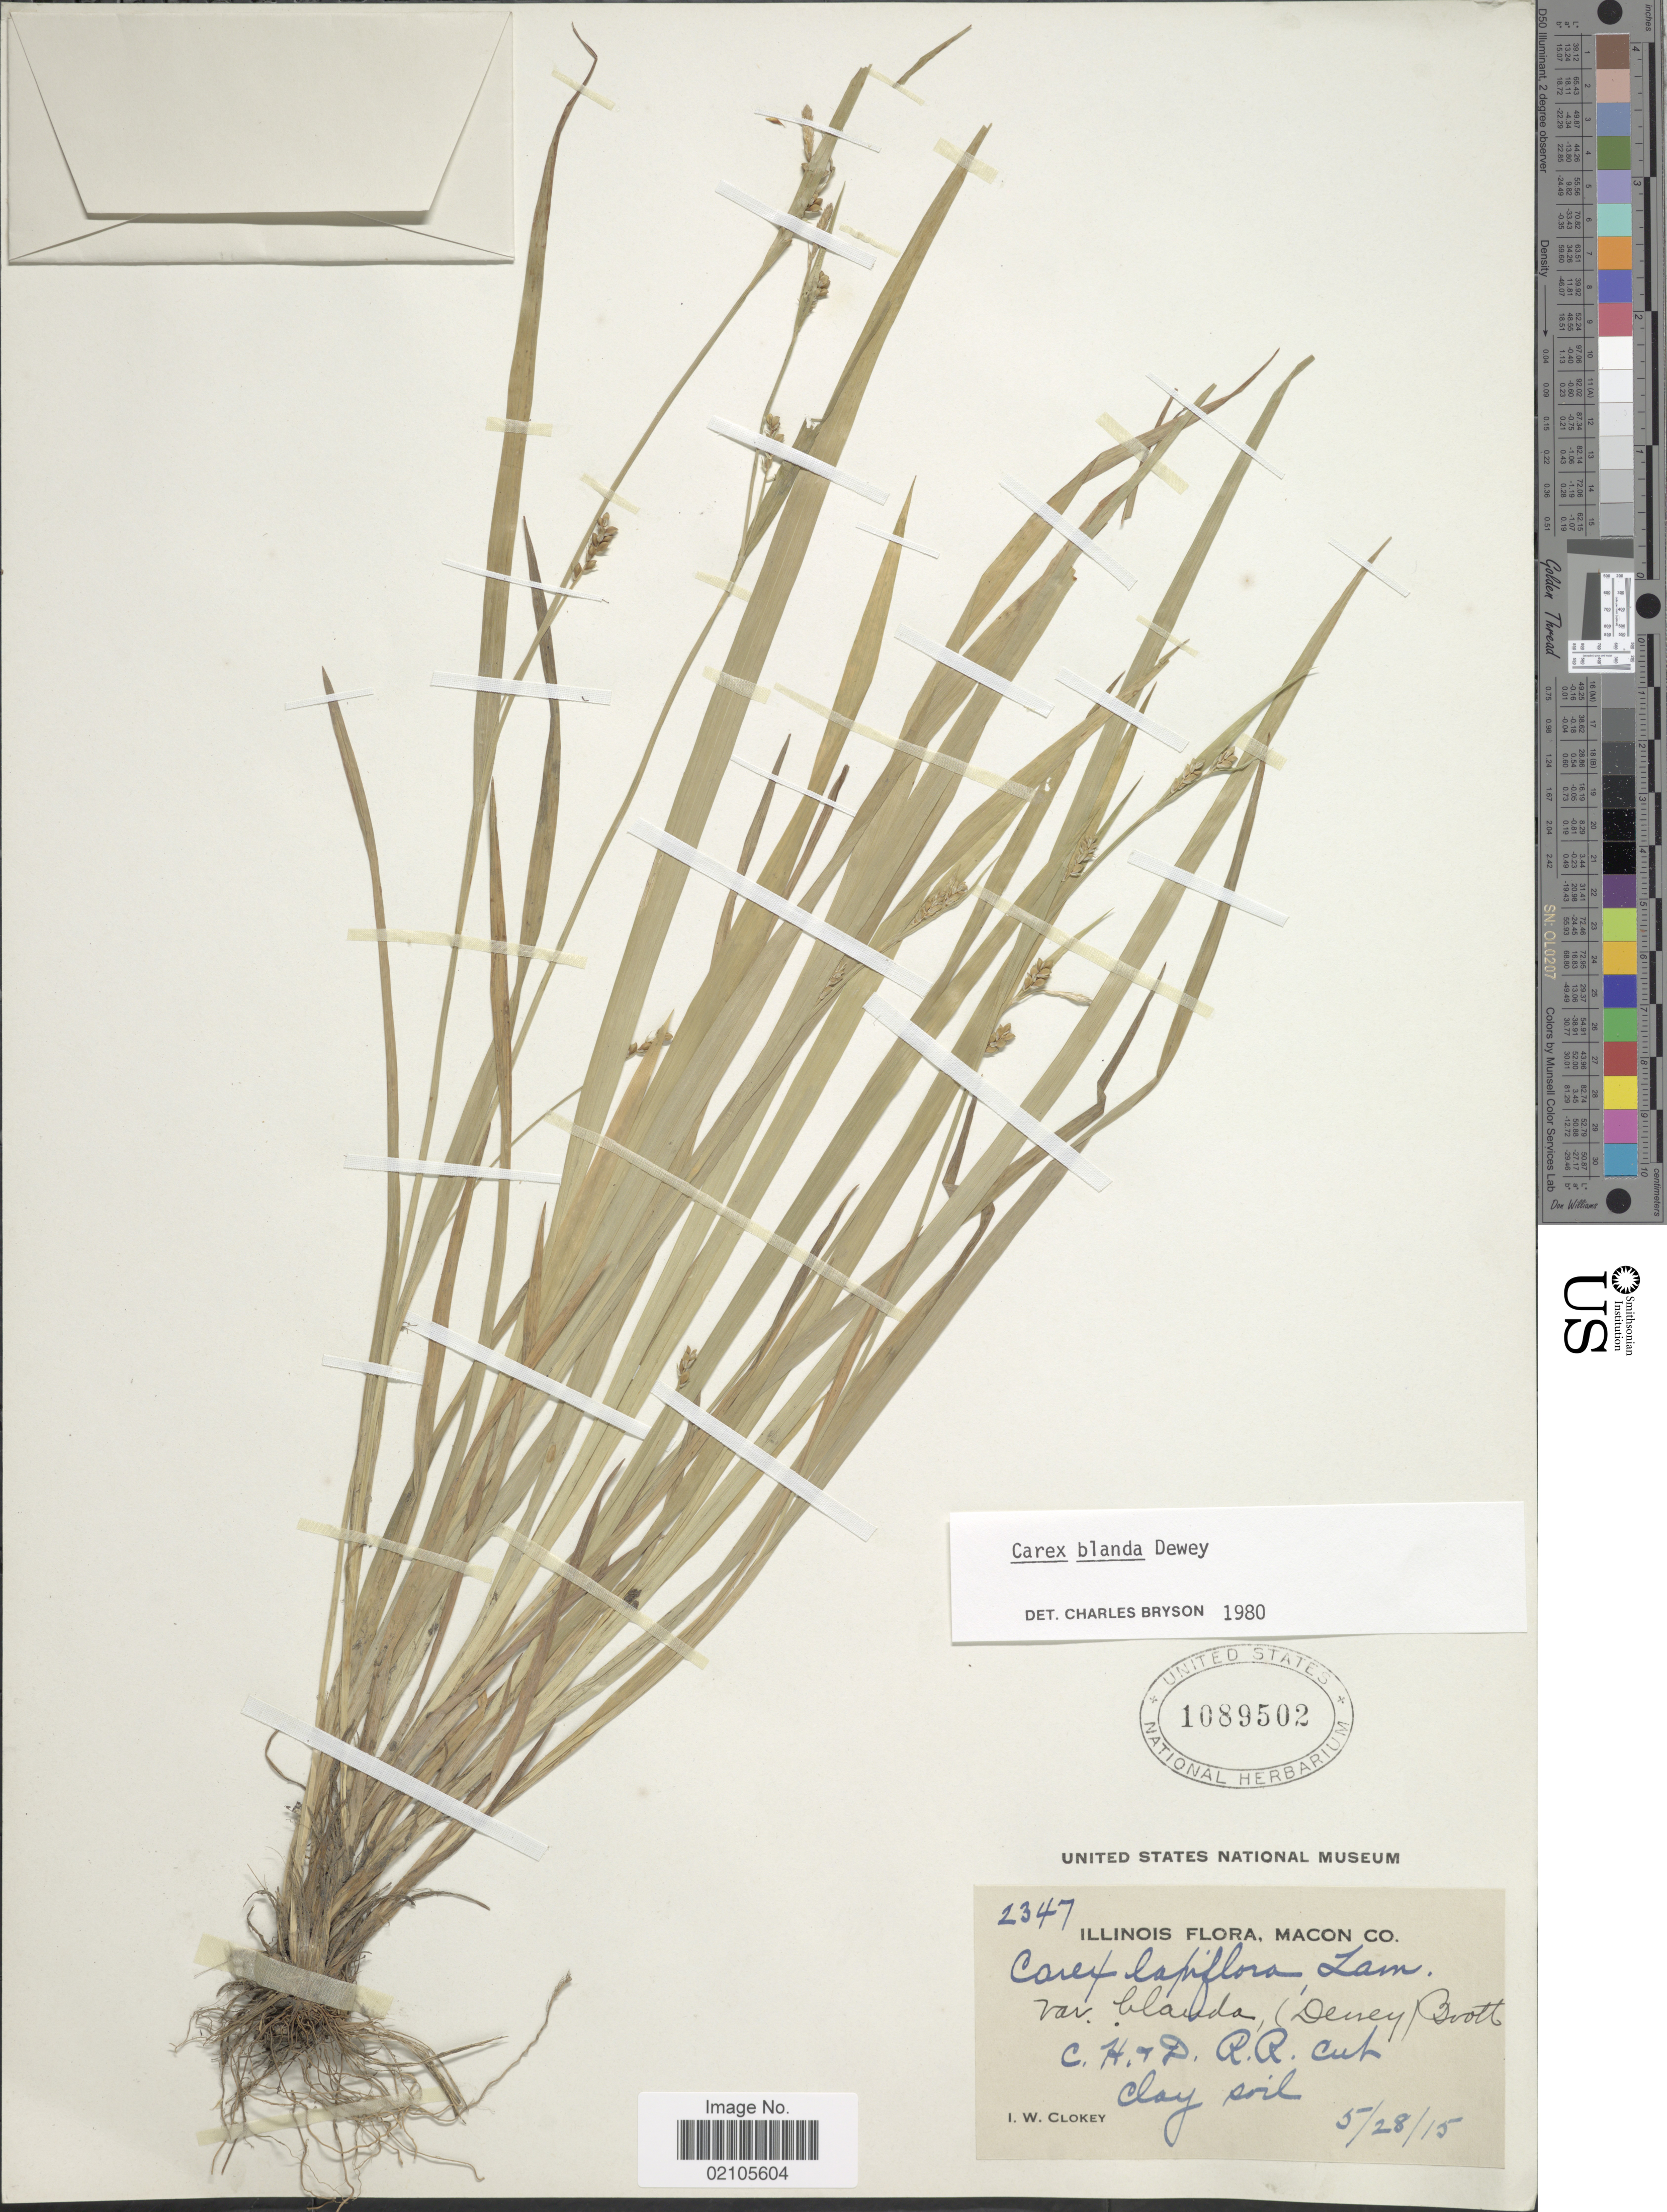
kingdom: Plantae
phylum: Tracheophyta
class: Liliopsida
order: Poales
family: Cyperaceae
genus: Carex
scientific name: Carex blanda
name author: Dewey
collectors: I. W. Clokey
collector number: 2347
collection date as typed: Transcribed d/m/y: 28/5/15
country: United States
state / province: Illinois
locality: Illinois, Macon Co., C. H. & R. R. cut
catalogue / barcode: US 1089502